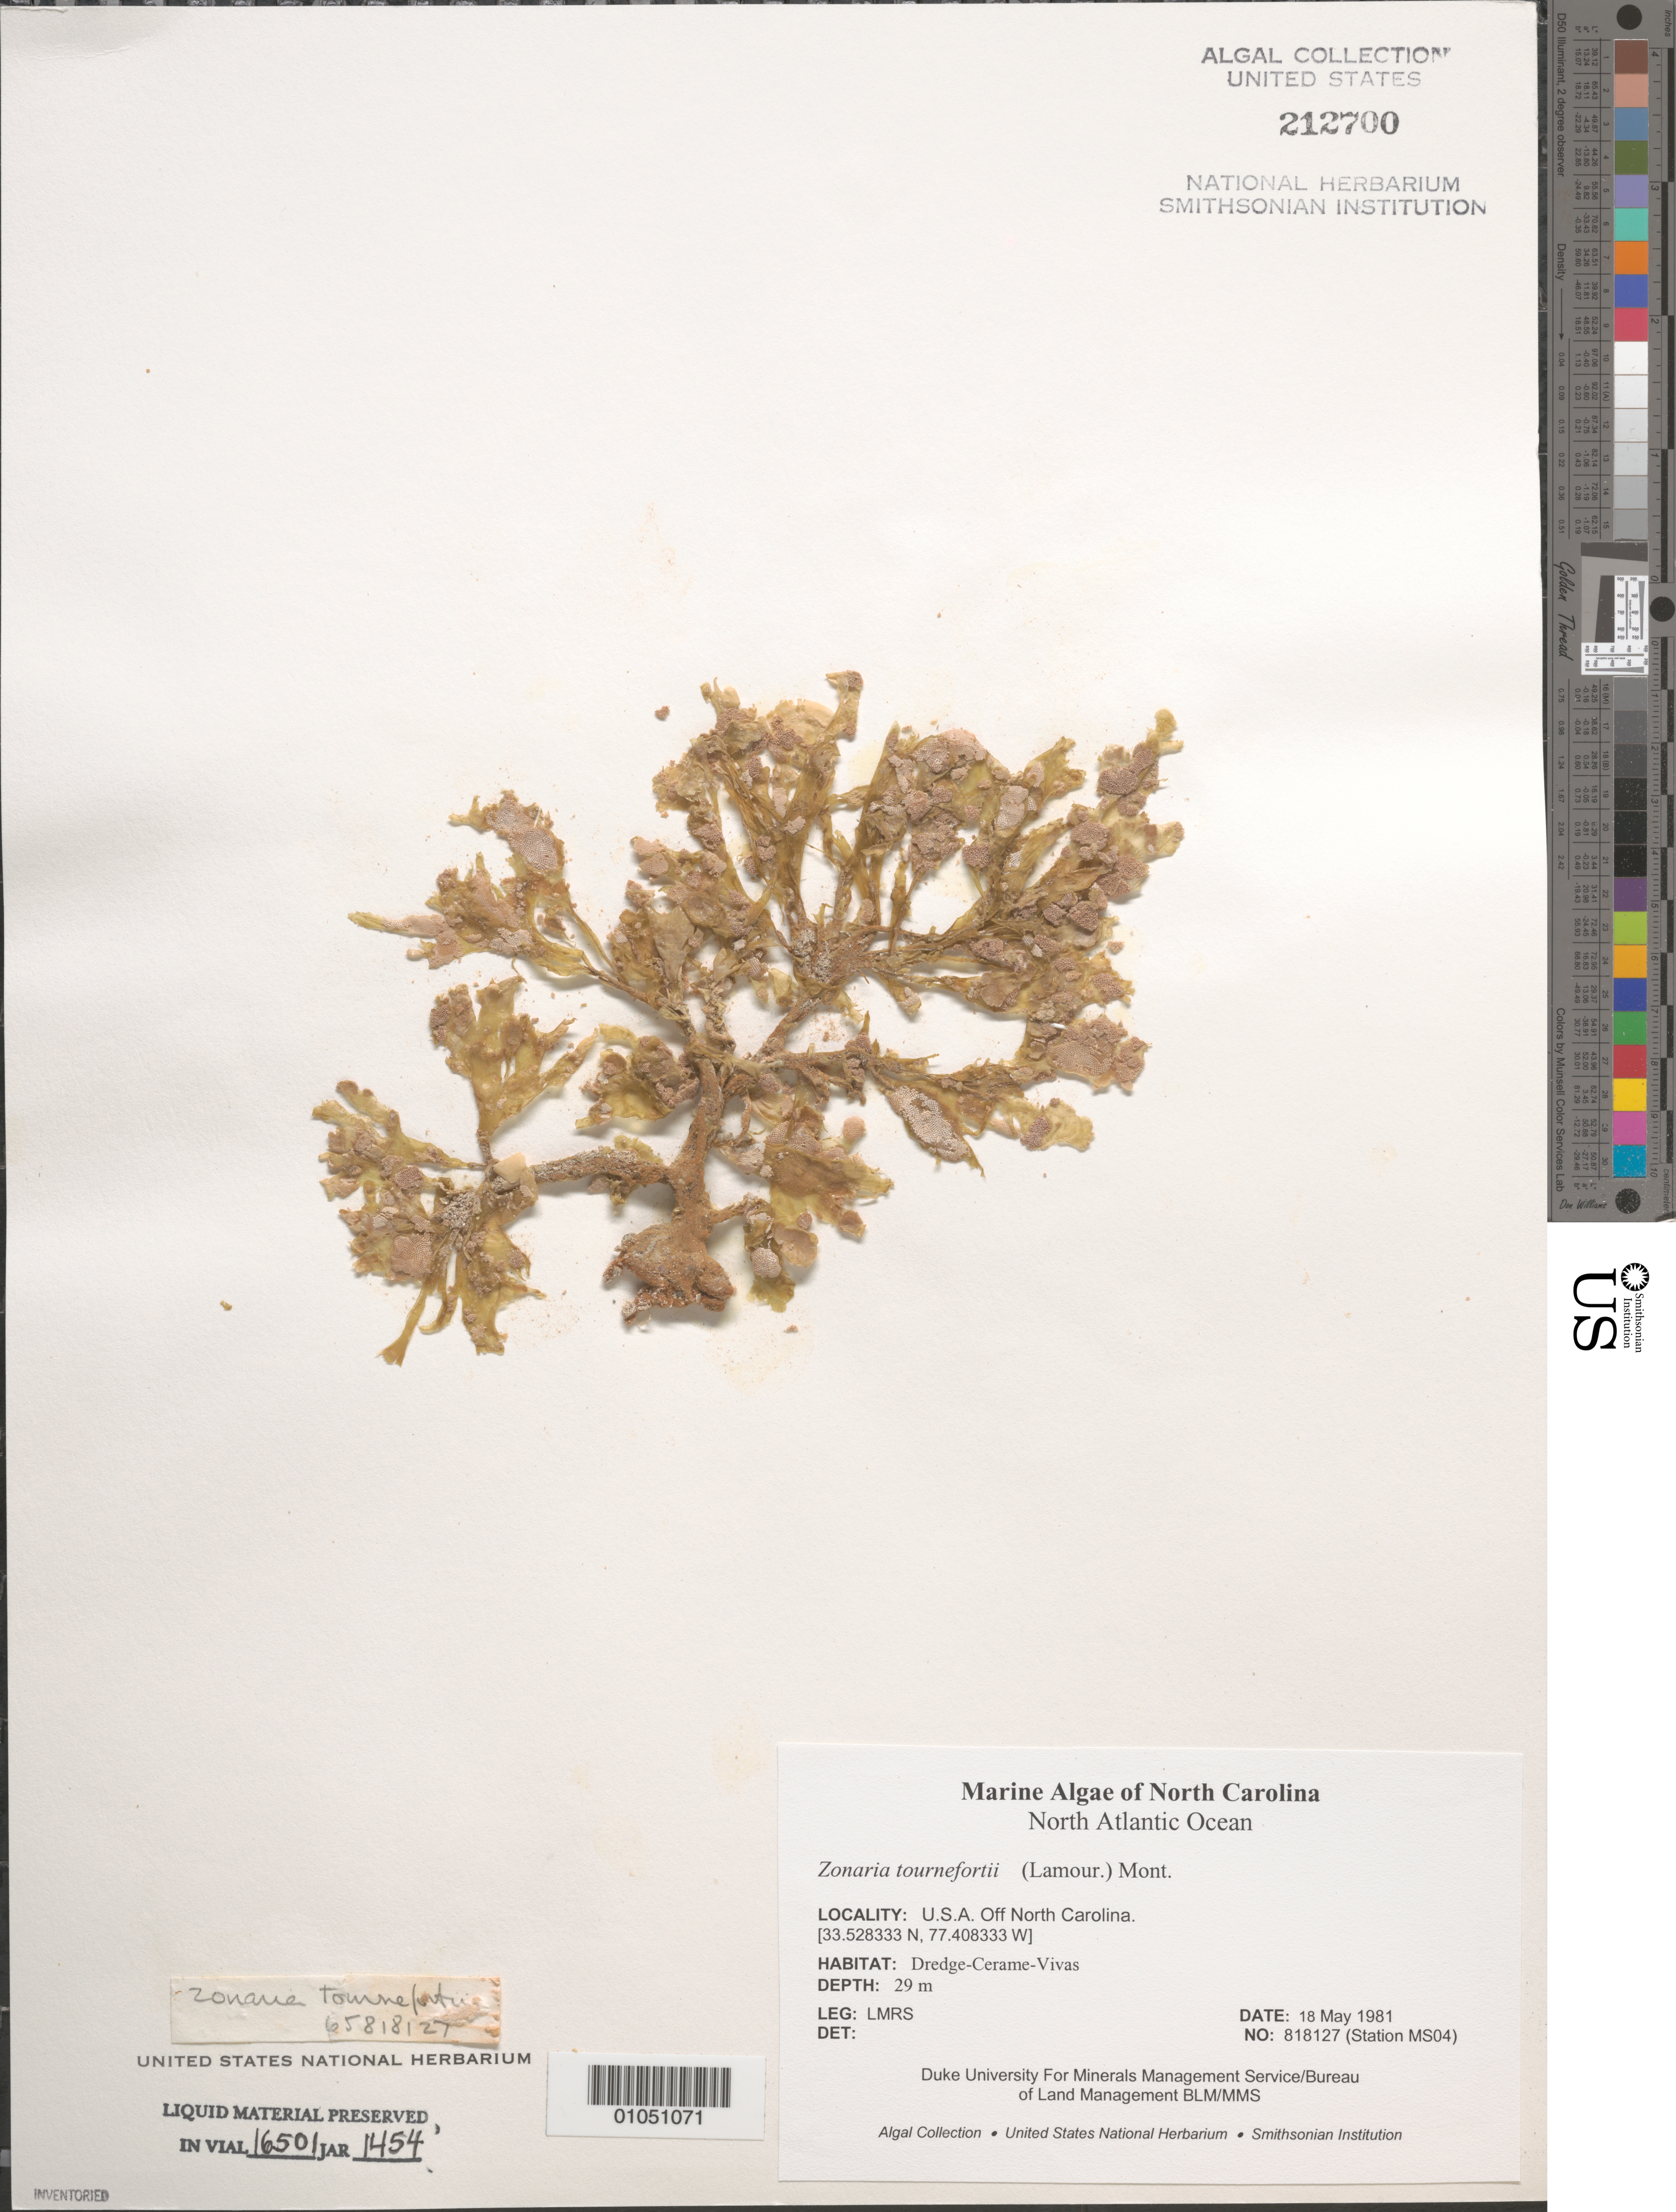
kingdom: Chromista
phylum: Ochrophyta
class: Phaeophyceae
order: Dictyotales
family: Dictyotaceae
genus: Zonaria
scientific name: Zonaria tournefortii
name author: (J.V.Lamouroux) Mont.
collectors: LMRS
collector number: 818127 (Station MS04)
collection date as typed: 18 May 1981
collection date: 1981-05-18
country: United States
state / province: North Carolina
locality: North Atlantic Ocean off North Carolina coast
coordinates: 33.528333 N, 77.408333 W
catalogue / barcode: US 212700